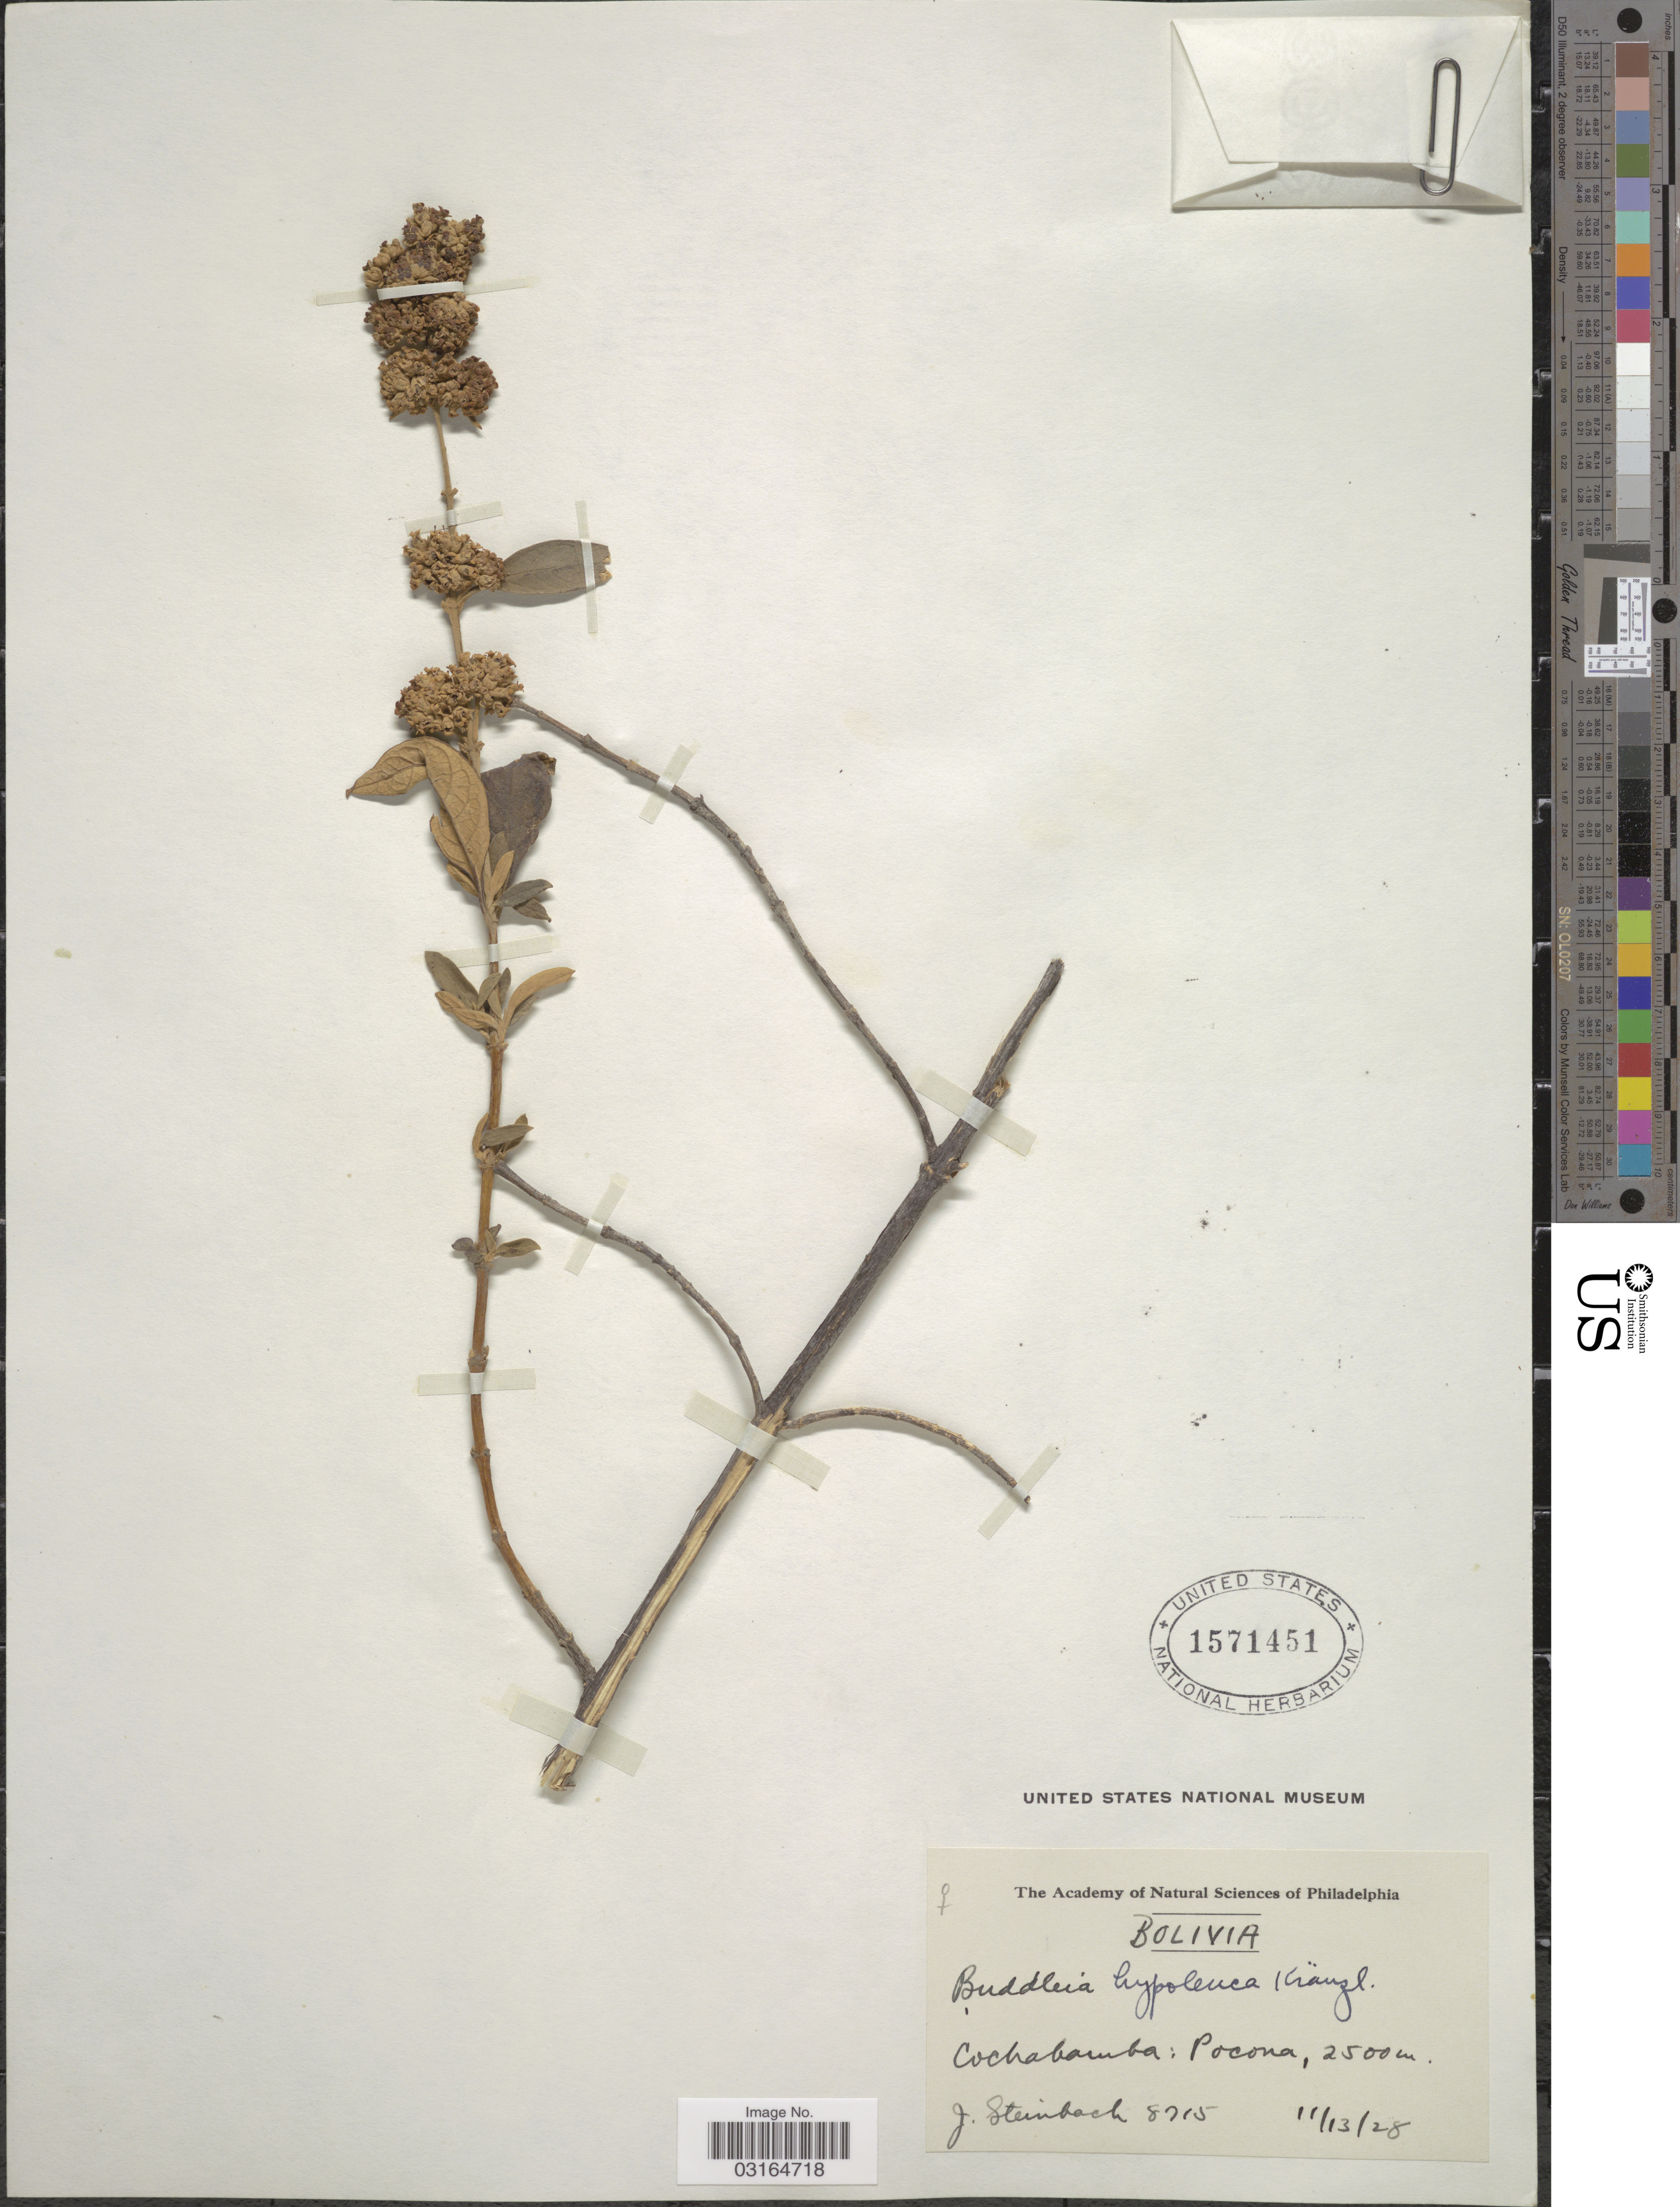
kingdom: Plantae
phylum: Tracheophyta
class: Magnoliopsida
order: Lamiales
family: Scrophulariaceae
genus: Buddleja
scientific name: Buddleja tucumanensis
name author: Griseb.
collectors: J. Steinbach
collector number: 8715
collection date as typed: Transcribed d/m/y: 13/11/28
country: Bolivia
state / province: Cochabamba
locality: Pocona.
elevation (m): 2500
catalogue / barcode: US 1571451